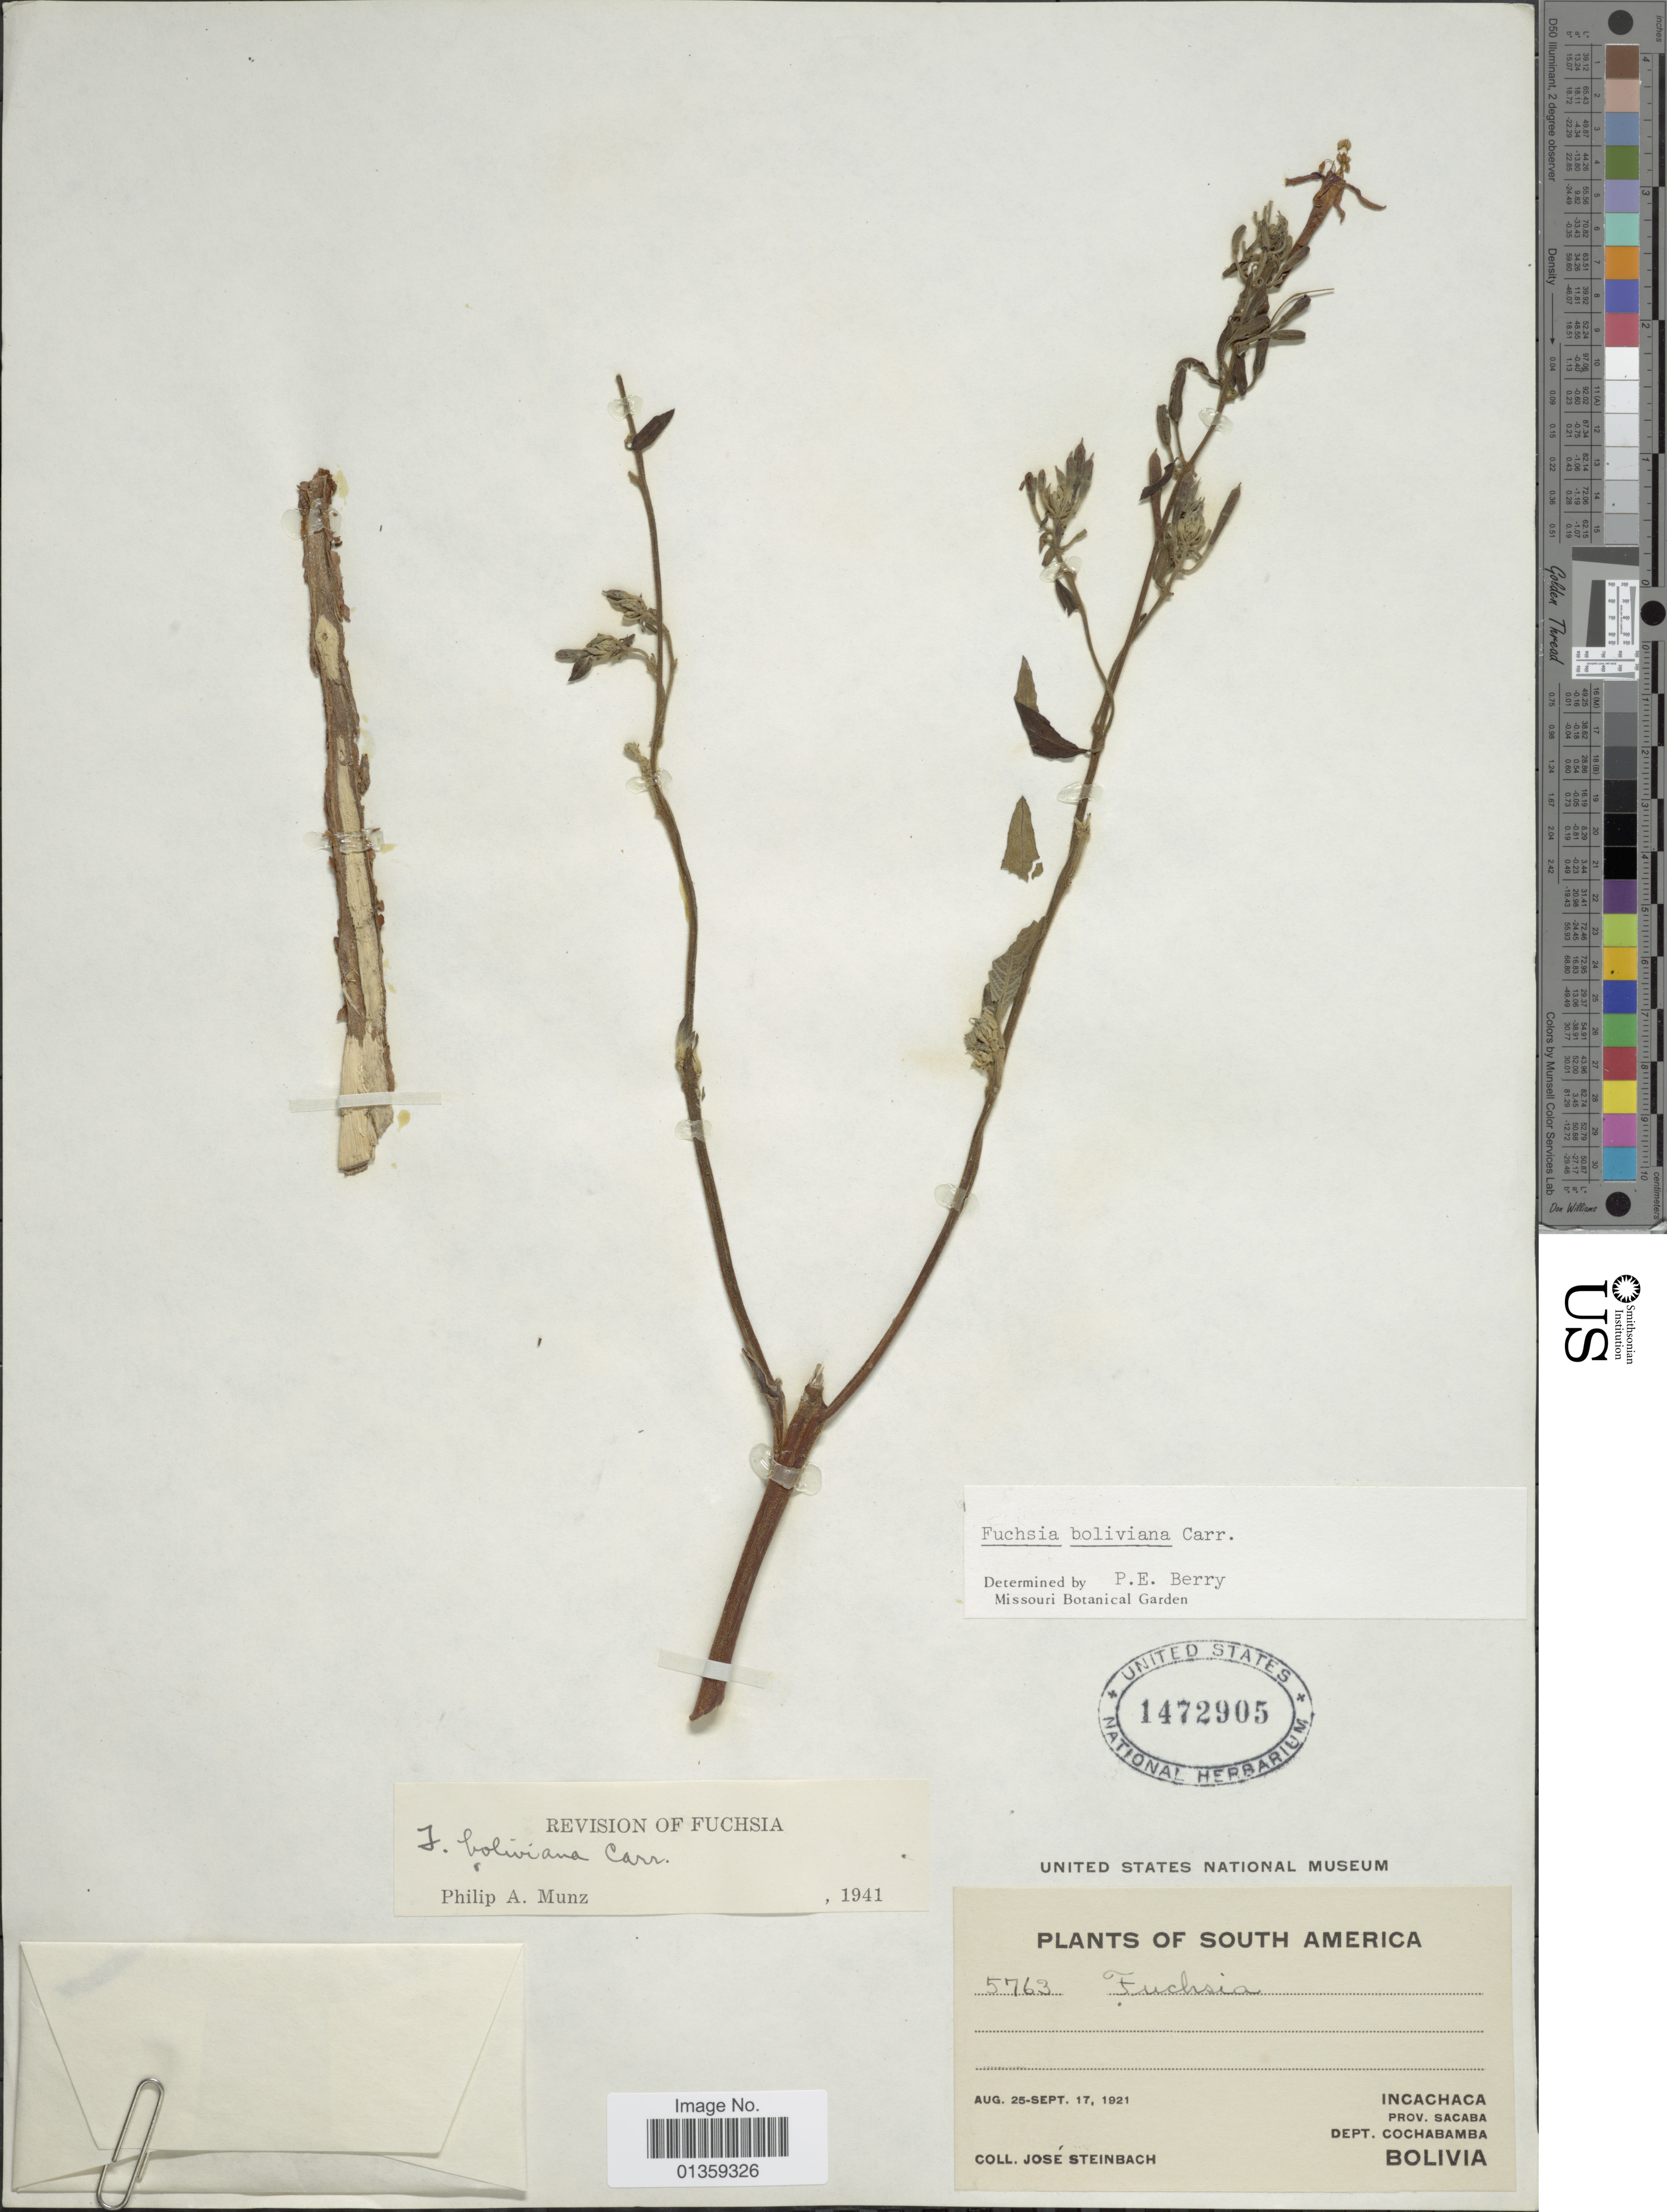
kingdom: Plantae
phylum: Tracheophyta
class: Magnoliopsida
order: Myrtales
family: Onagraceae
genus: Fuchsia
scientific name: Fuchsia boliviana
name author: Carrière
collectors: J. Steinbach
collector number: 5763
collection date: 1921-08-25/1921-09-17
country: Bolivia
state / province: Cochabamba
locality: Incachaca, Prov. Sacaba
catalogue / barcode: US 1472905